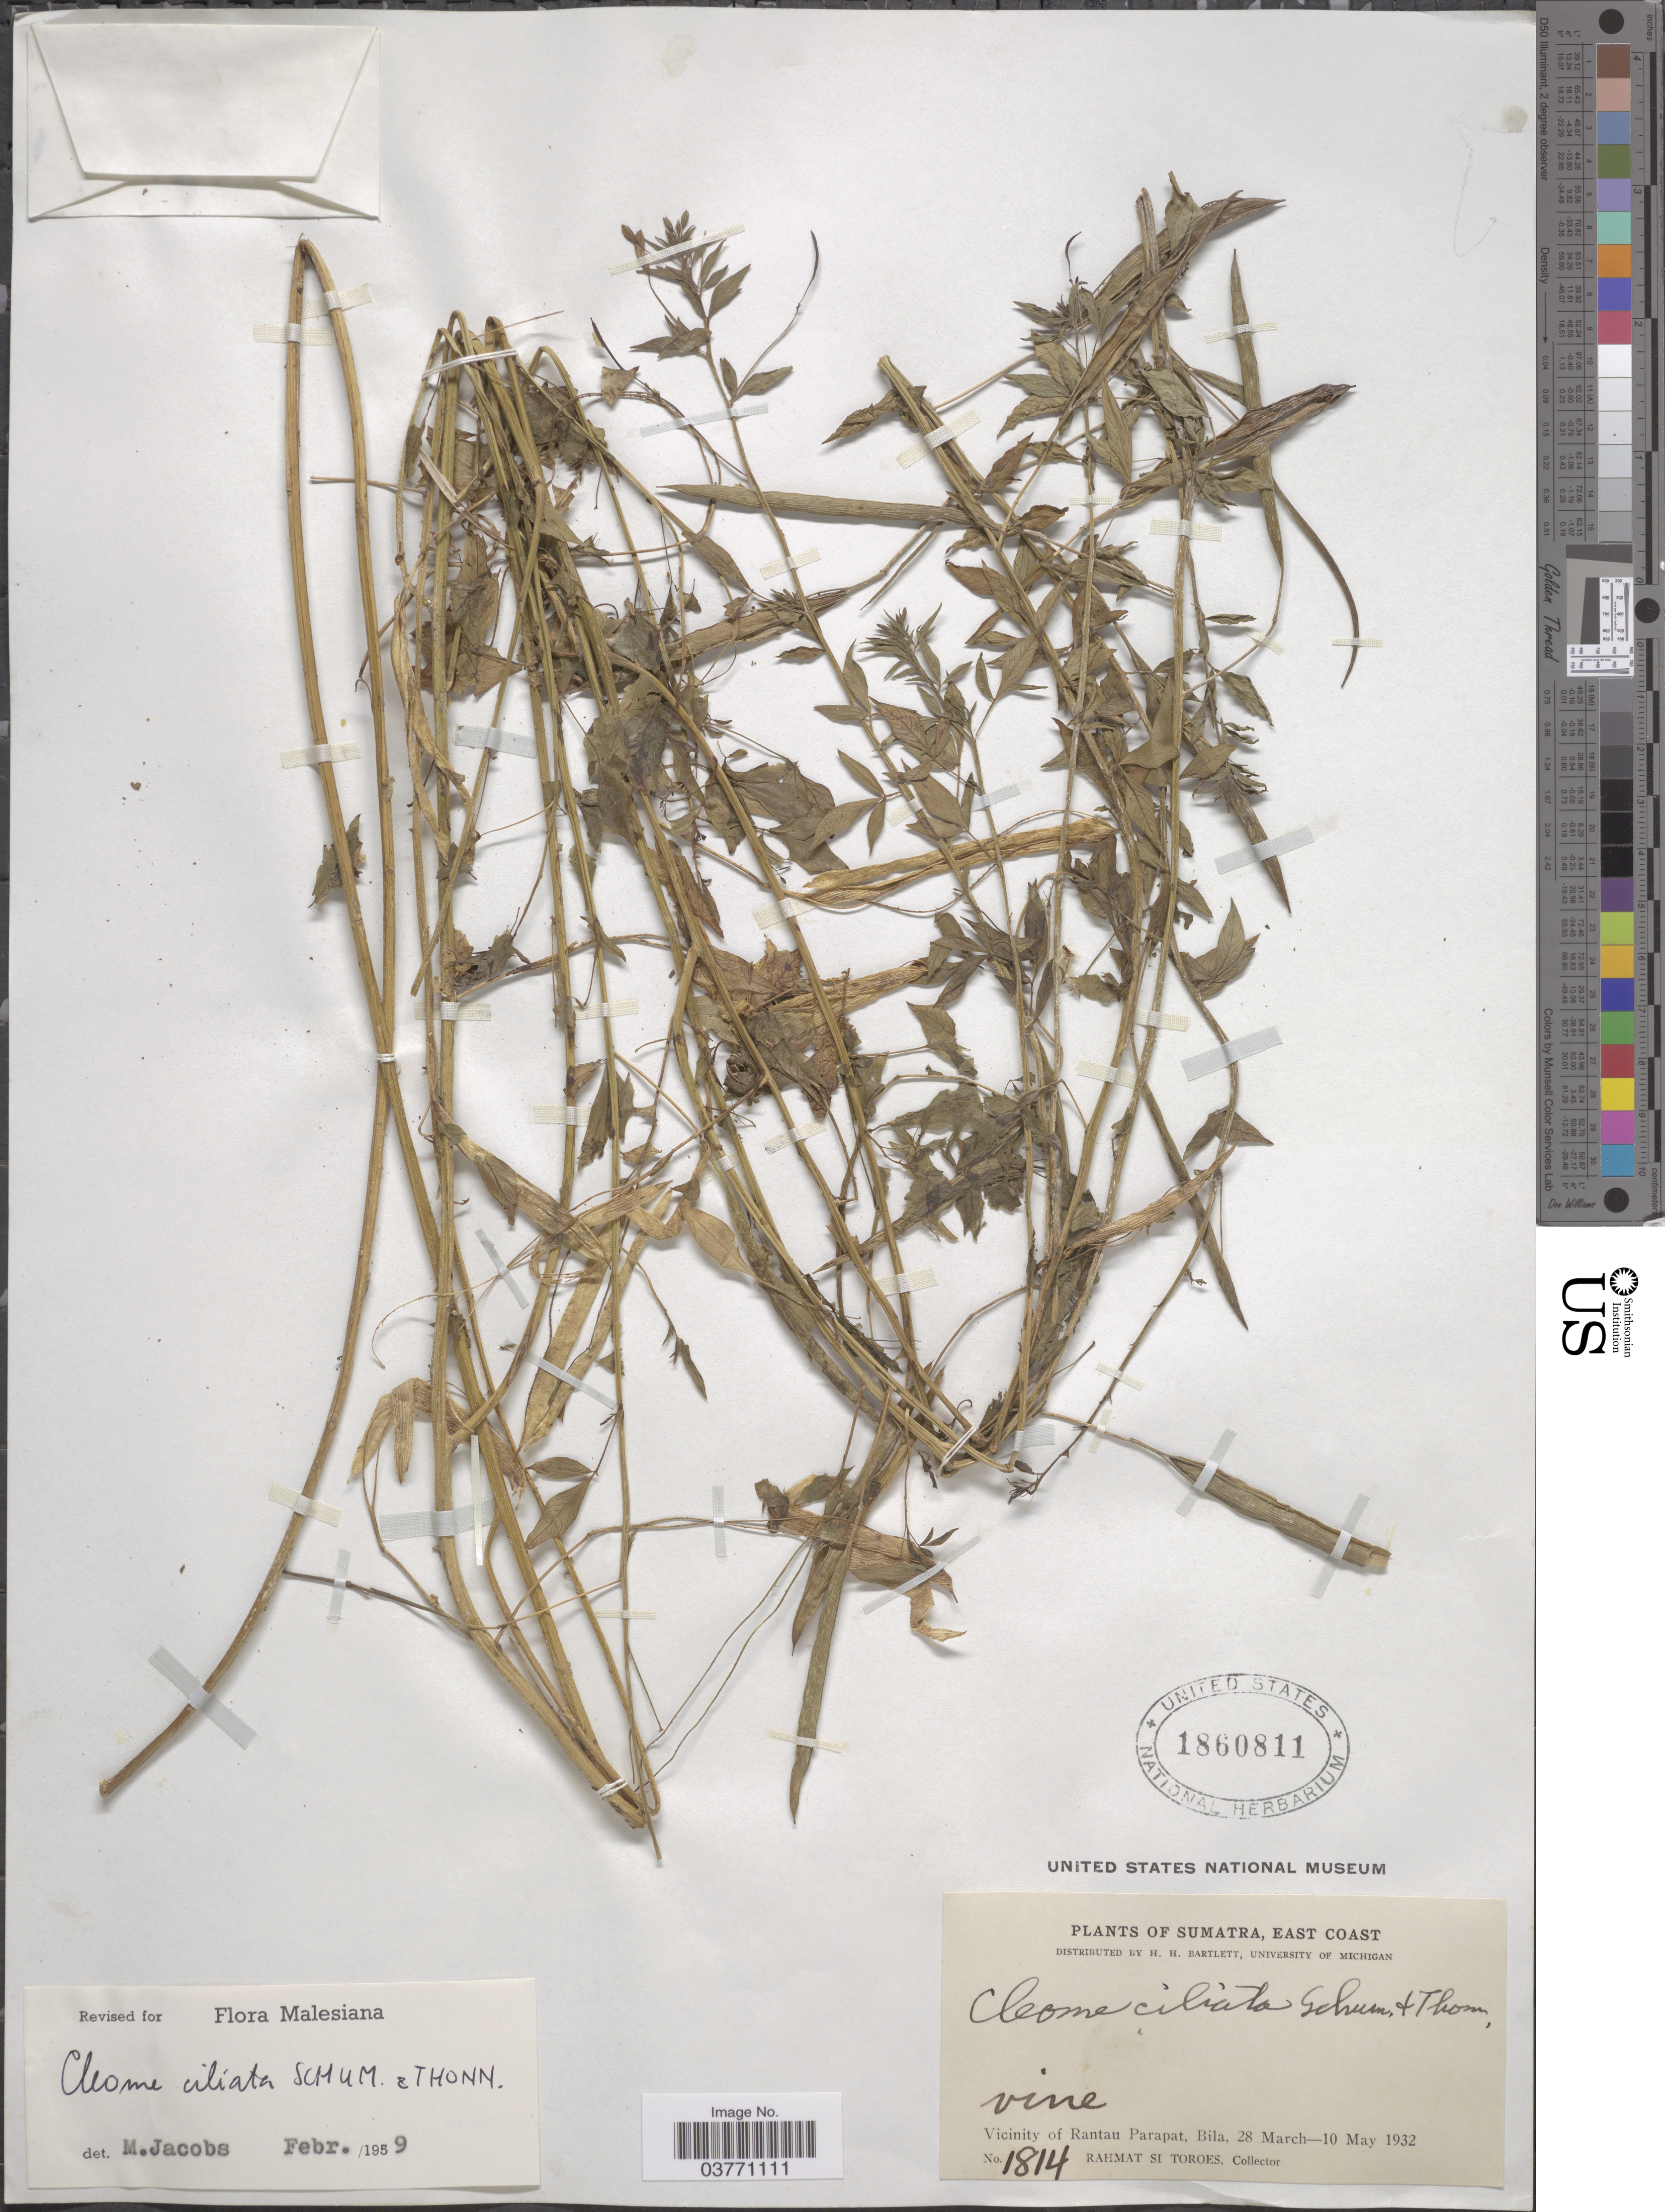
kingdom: Plantae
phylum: Tracheophyta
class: Magnoliopsida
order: Brassicales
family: Cleomaceae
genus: Sieruela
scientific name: Sieruela rutidosperma var. rutidosperma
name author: (DC.) Roalson & J.C. Hall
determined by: Wagner, W. L., (BOT), Smithsonian Institution - National Museum of Natural History (UNITED STATES)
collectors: Rahmat Si Boeea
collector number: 1814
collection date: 1932-03-28/1932-05-10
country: Indonesia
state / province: Sumatra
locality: East Coast. Vicinity of Rantau Parapat, Bila.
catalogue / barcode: US 1860811